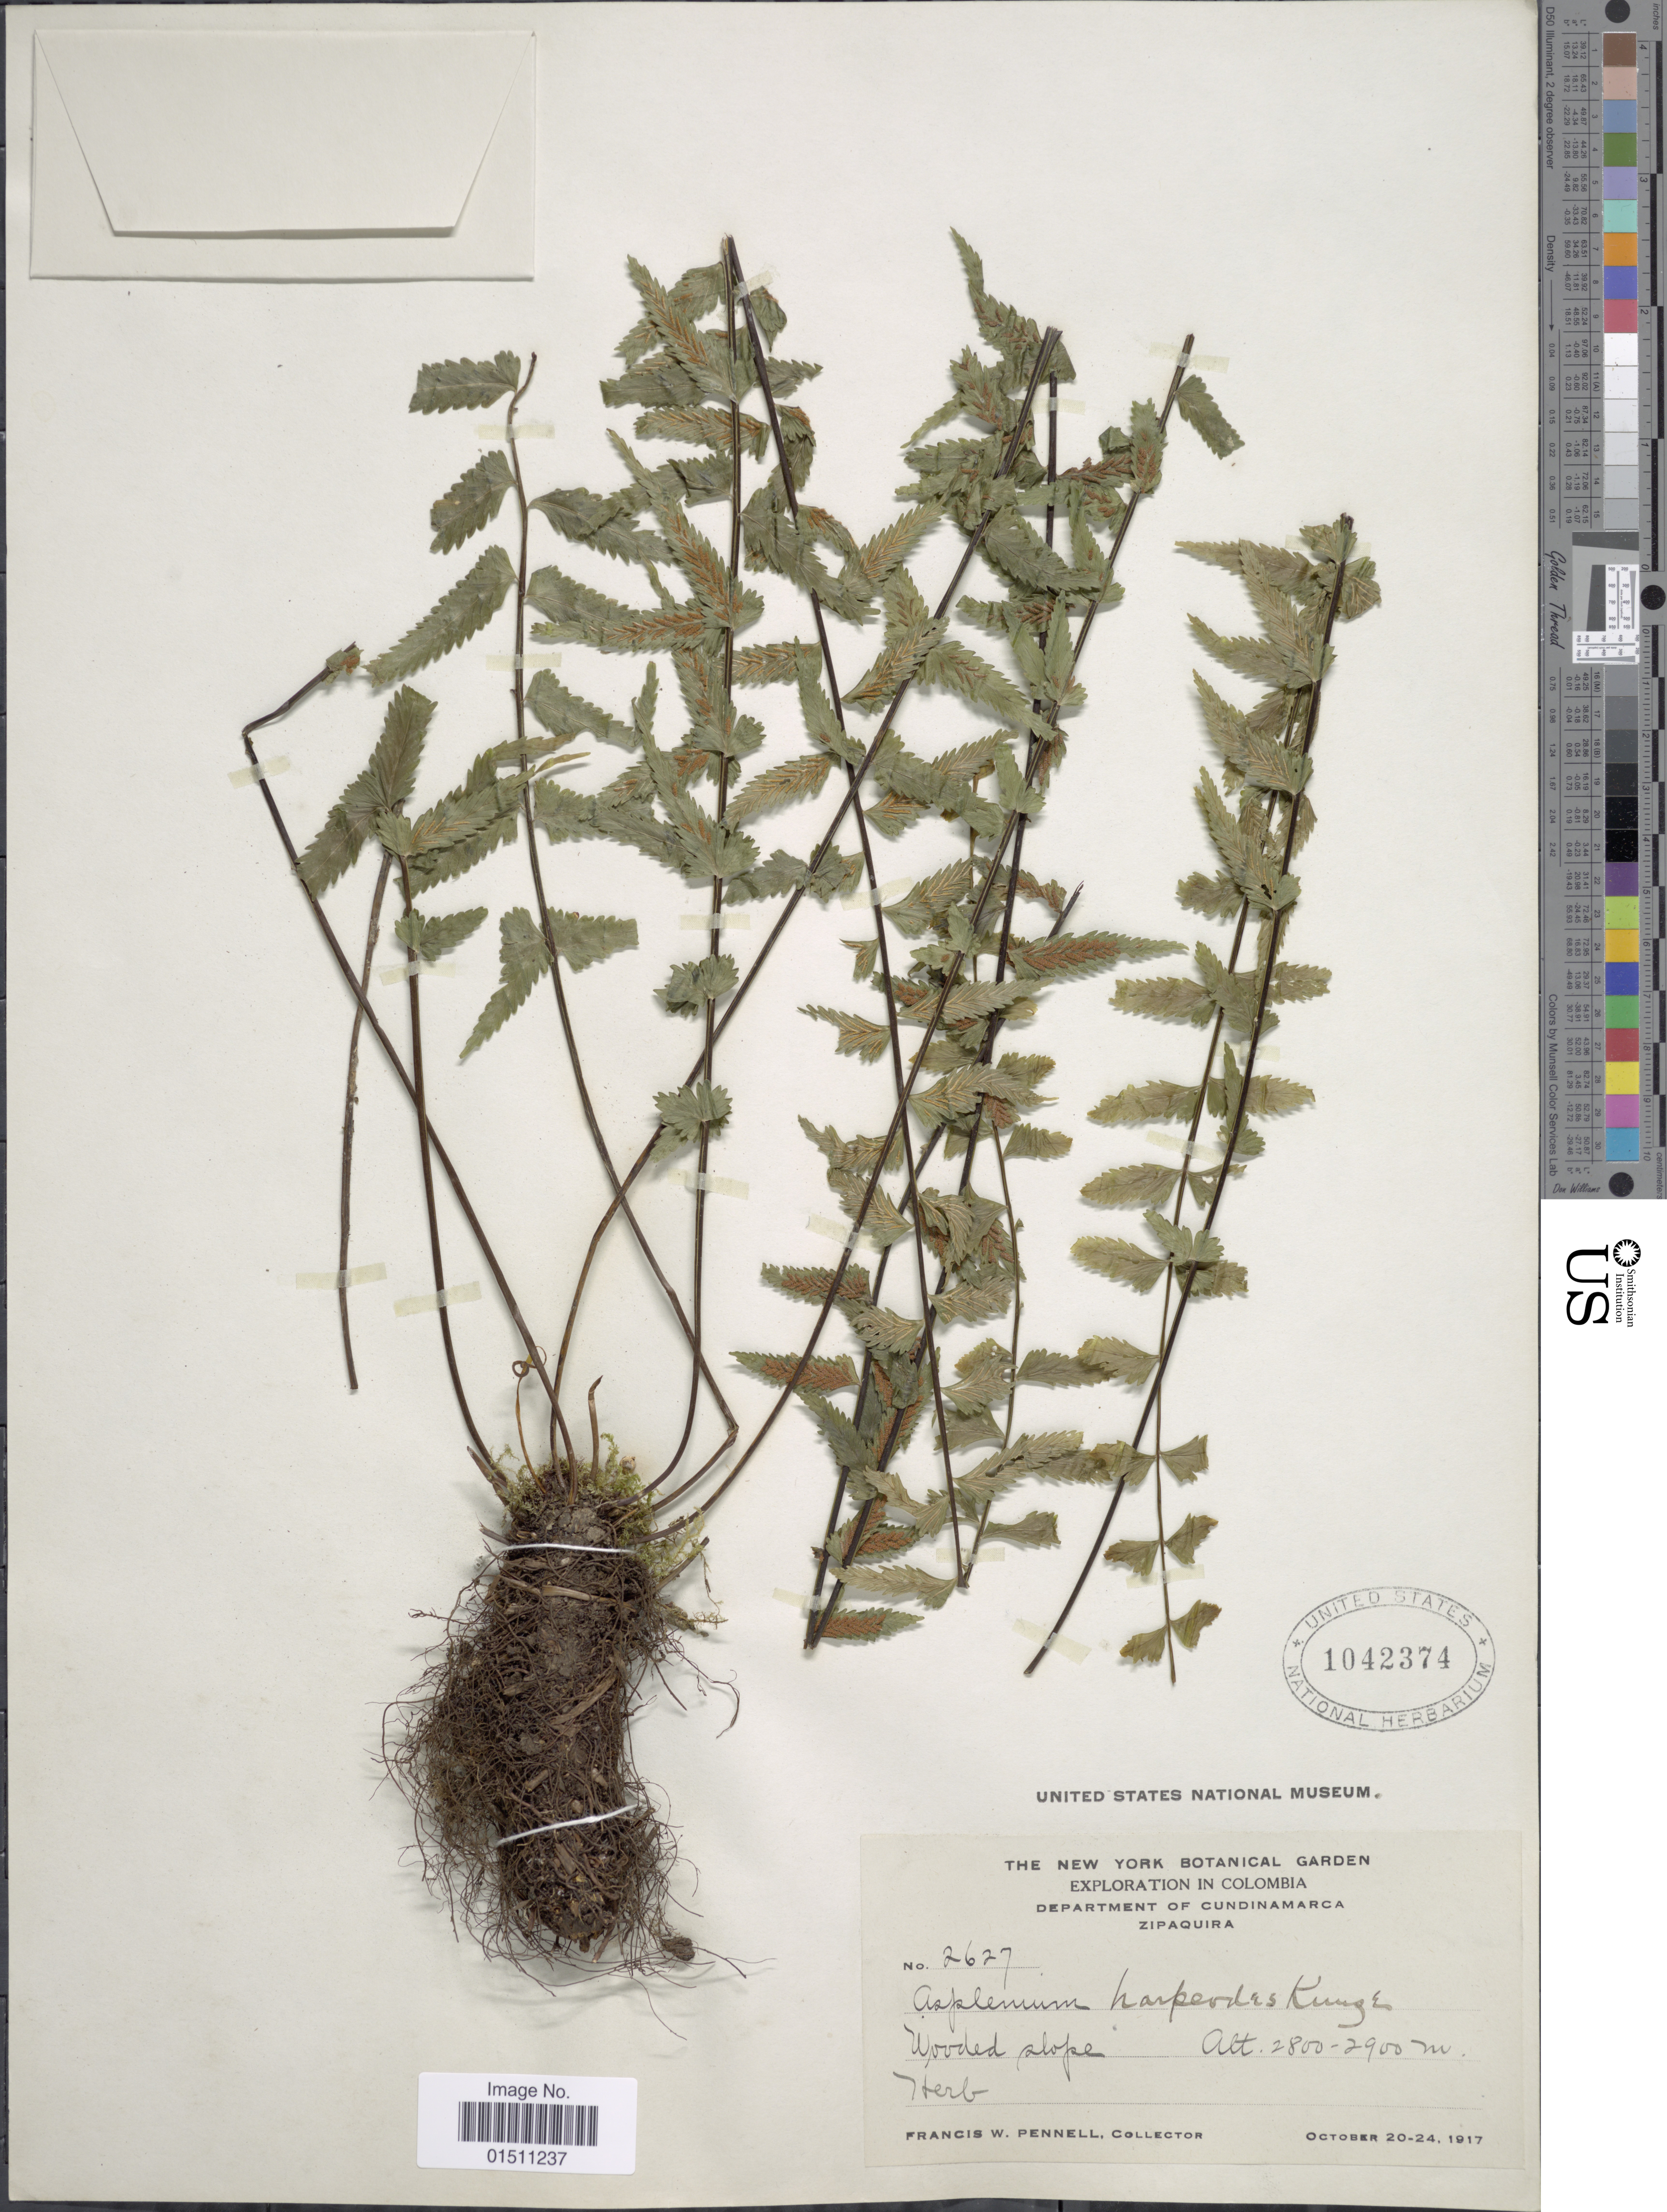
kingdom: Plantae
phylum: Tracheophyta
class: Polypodiopsida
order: Polypodiales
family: Aspleniaceae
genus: Asplenium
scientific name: Asplenium harpeodes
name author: Kunze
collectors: F. W. Pennell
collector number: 2627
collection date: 1917-10-20/1917-10-24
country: Colombia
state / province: Cundinamarca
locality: Colombia, Department of Cundinamarca, Zipaquira.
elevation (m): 2800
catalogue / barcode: US 1042374